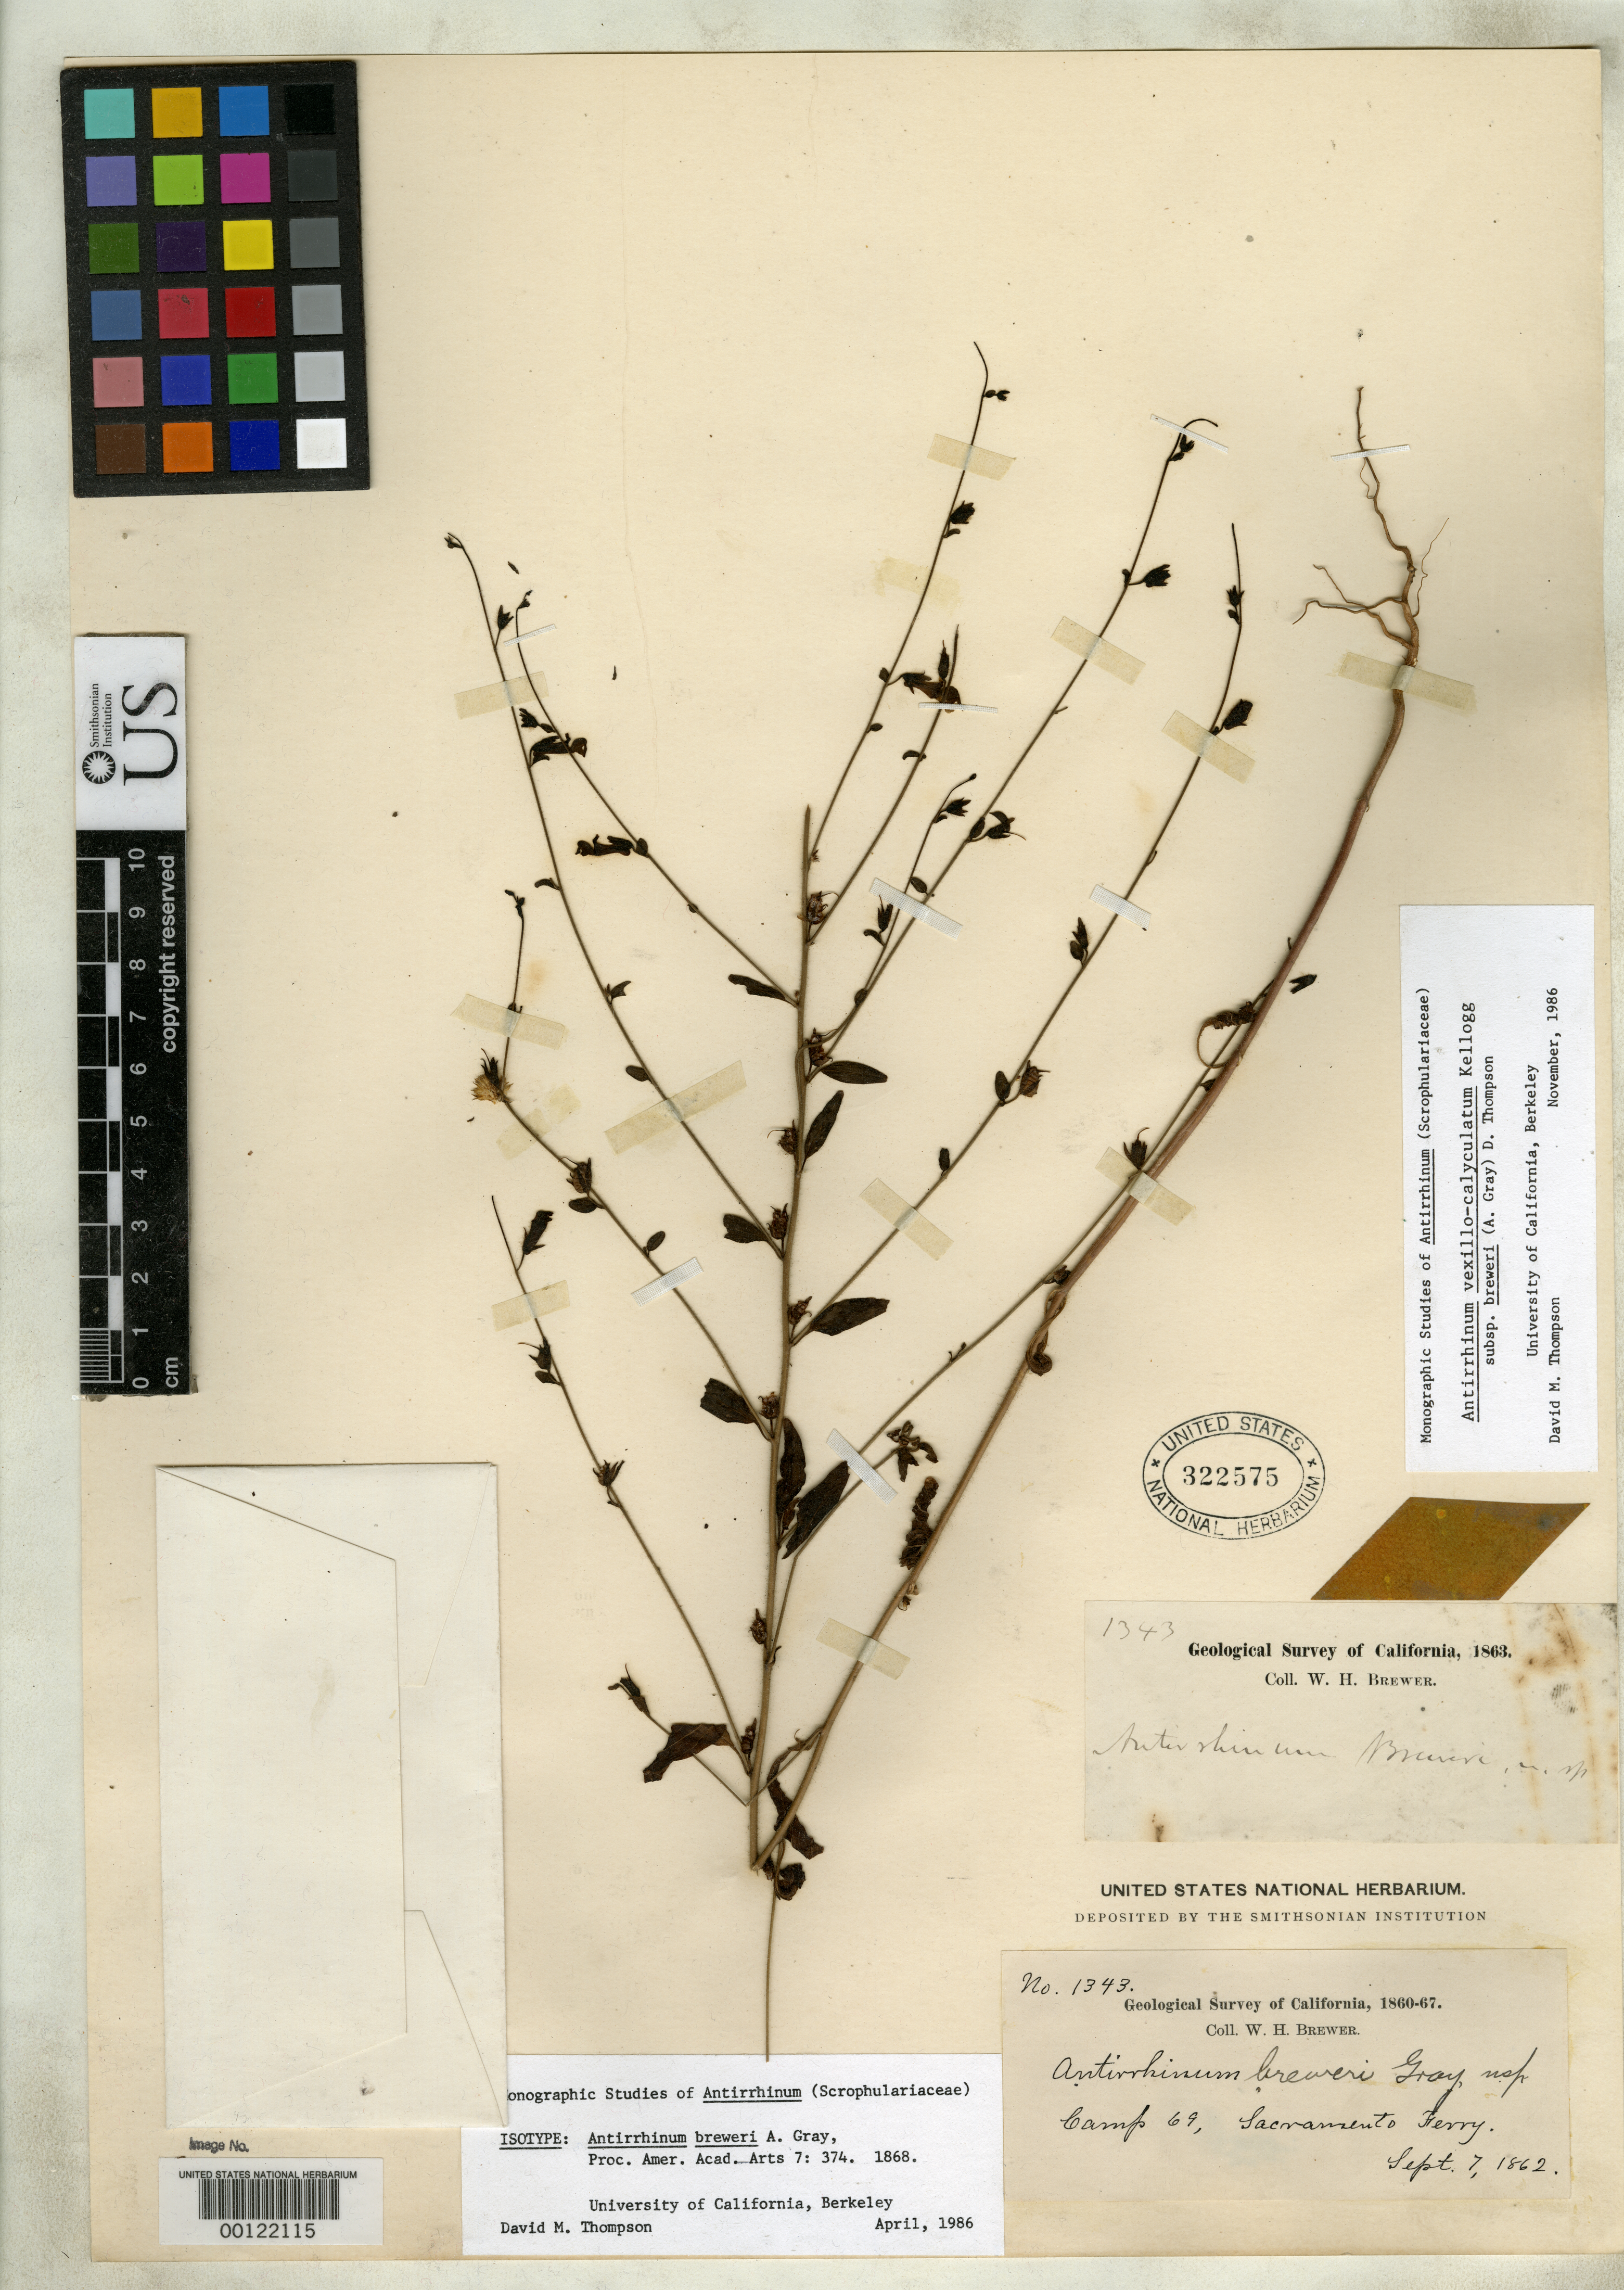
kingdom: Plantae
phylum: Tracheophyta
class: Magnoliopsida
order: Lamiales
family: Plantaginaceae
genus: Antirrhinum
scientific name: Antirrhinum breweri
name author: A. Gray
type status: Isotype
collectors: W. H. Brewer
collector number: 1343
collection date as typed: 07 Sep 1862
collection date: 1862-09-07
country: United States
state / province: California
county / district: Sacramento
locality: Sacramento ferry; camp 69.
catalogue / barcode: US 322575